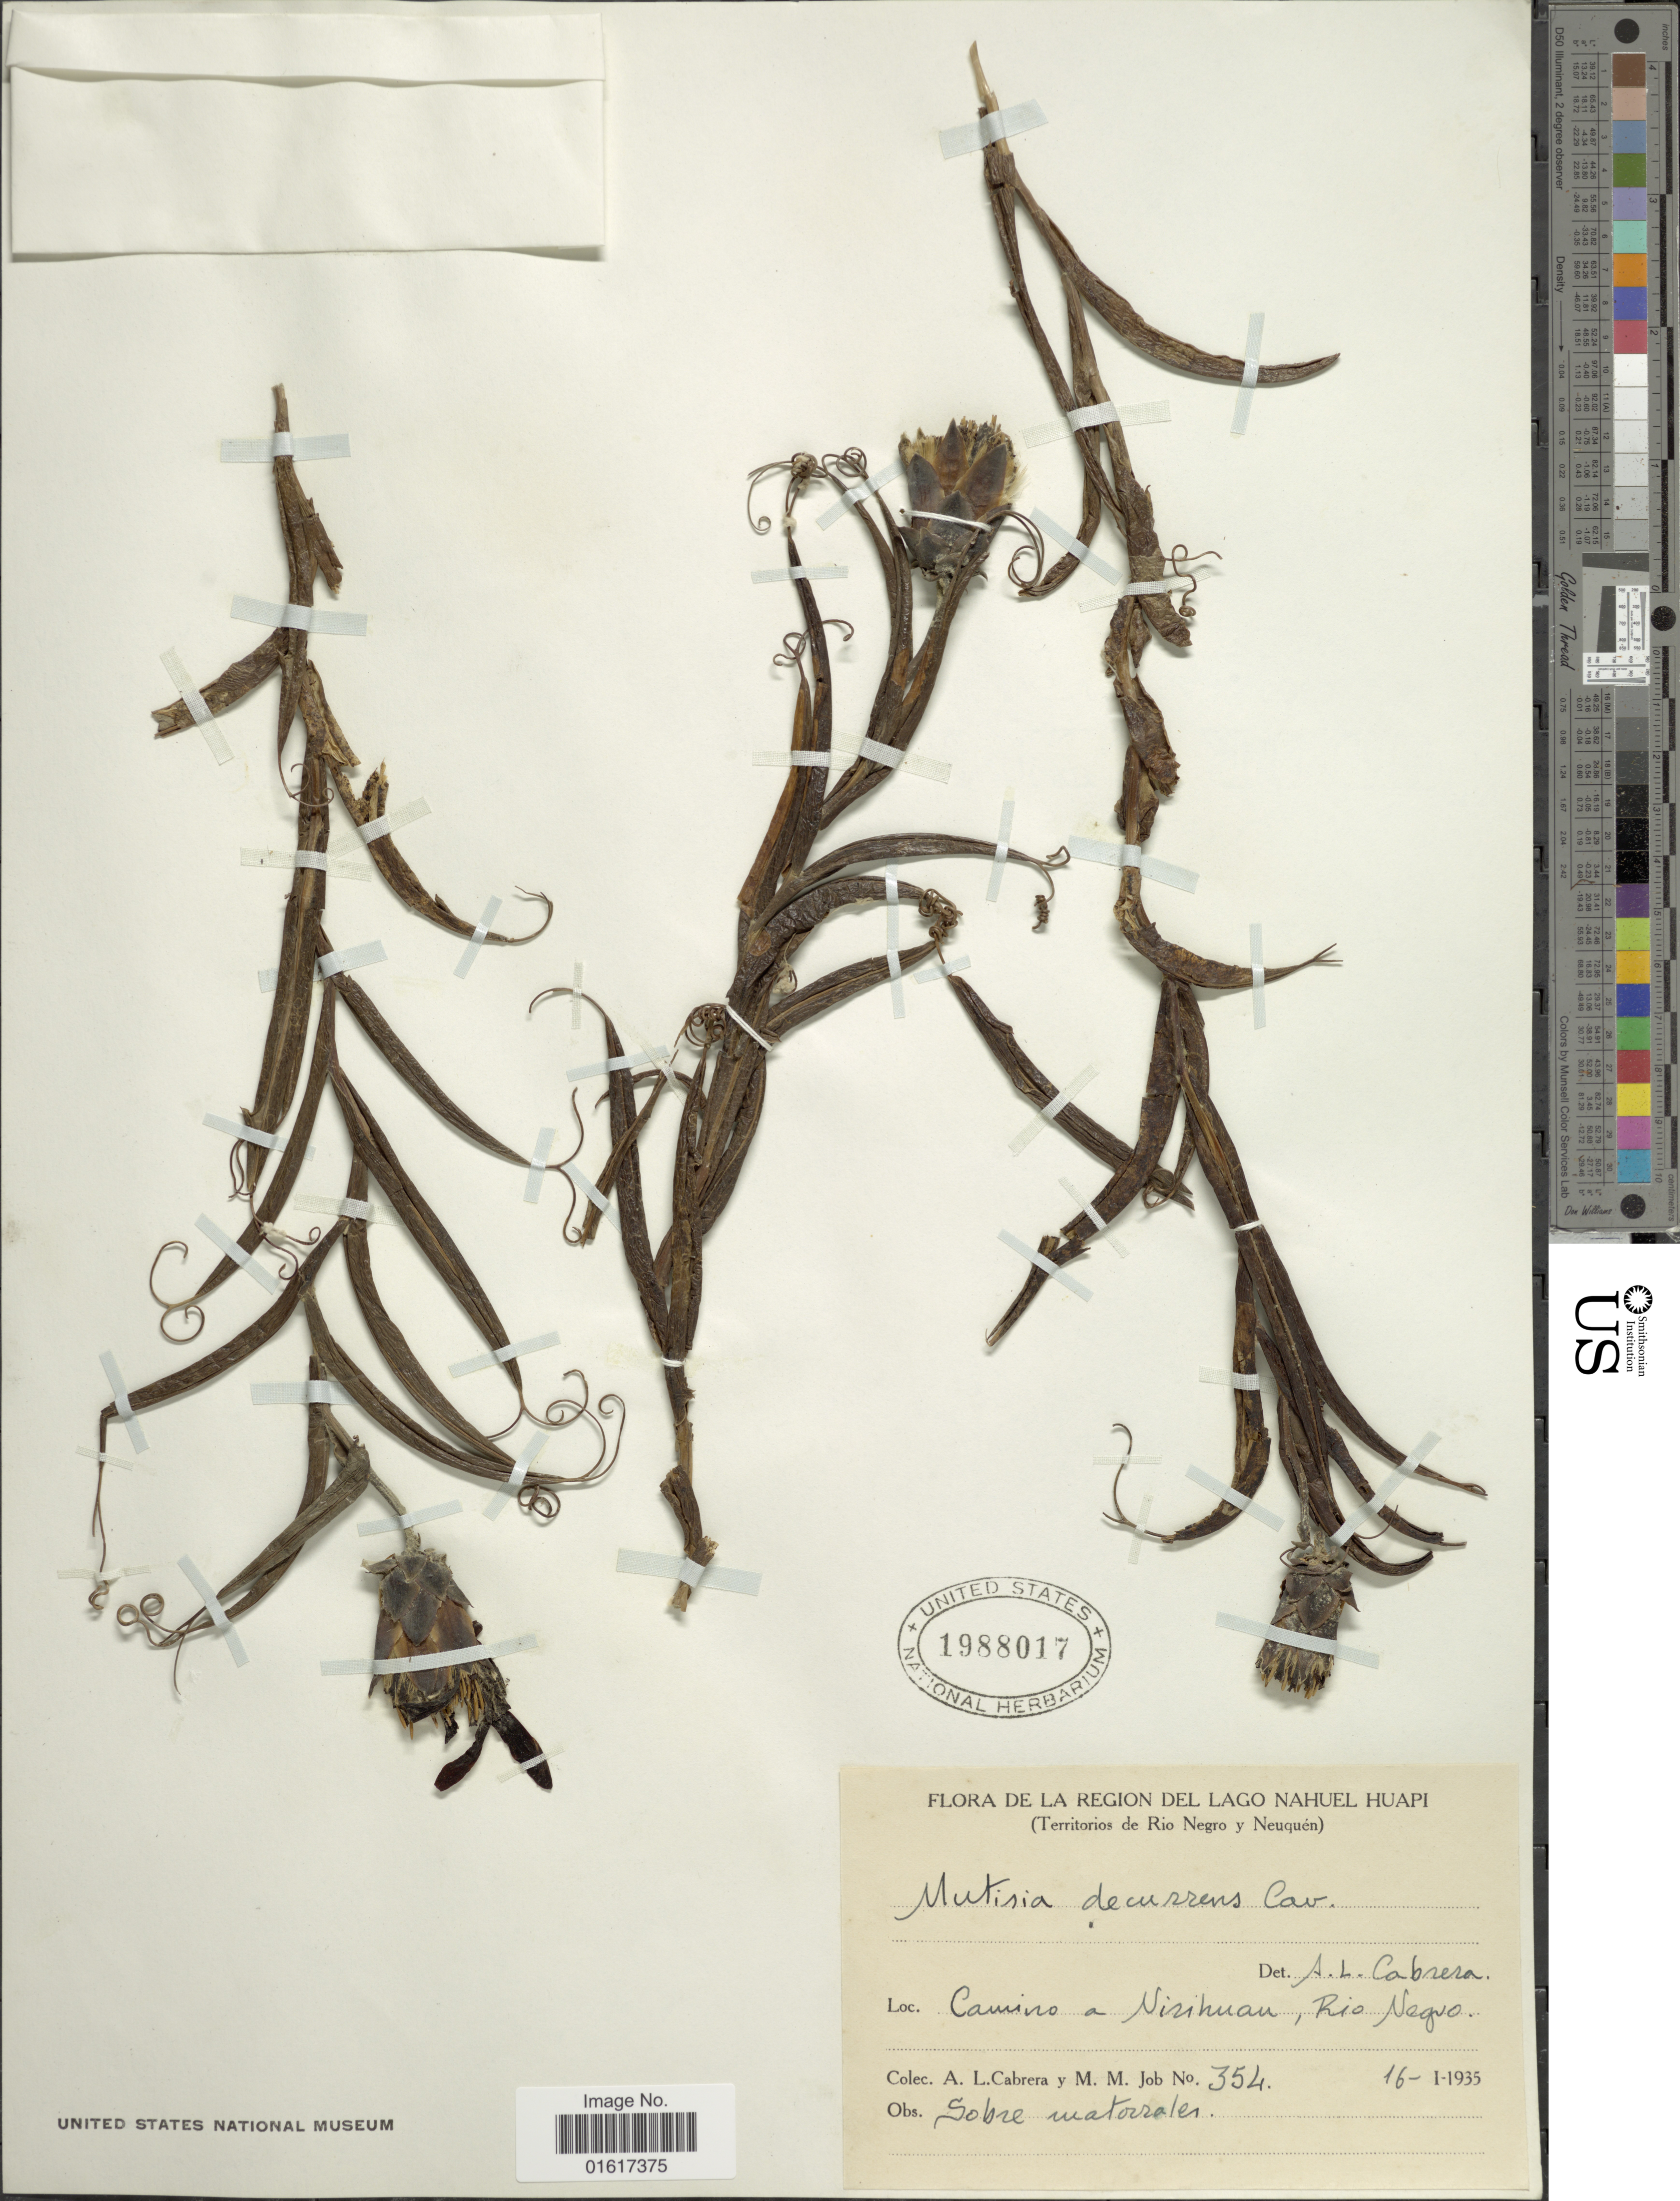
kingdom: Plantae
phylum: Tracheophyta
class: Magnoliopsida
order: Asterales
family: Asteraceae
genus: Mutisia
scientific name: Mutisia decurrens var. decurrens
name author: Cav.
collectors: A. L. Cabrera & M. Job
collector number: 354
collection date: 1935-01-16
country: Argentina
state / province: Rio Negro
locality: La Region del Lago Nahuel Huapi (Territorios de Rio Negro y Neuquén). Camino a Nirihuau, Rio Negro.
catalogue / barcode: US 1988017